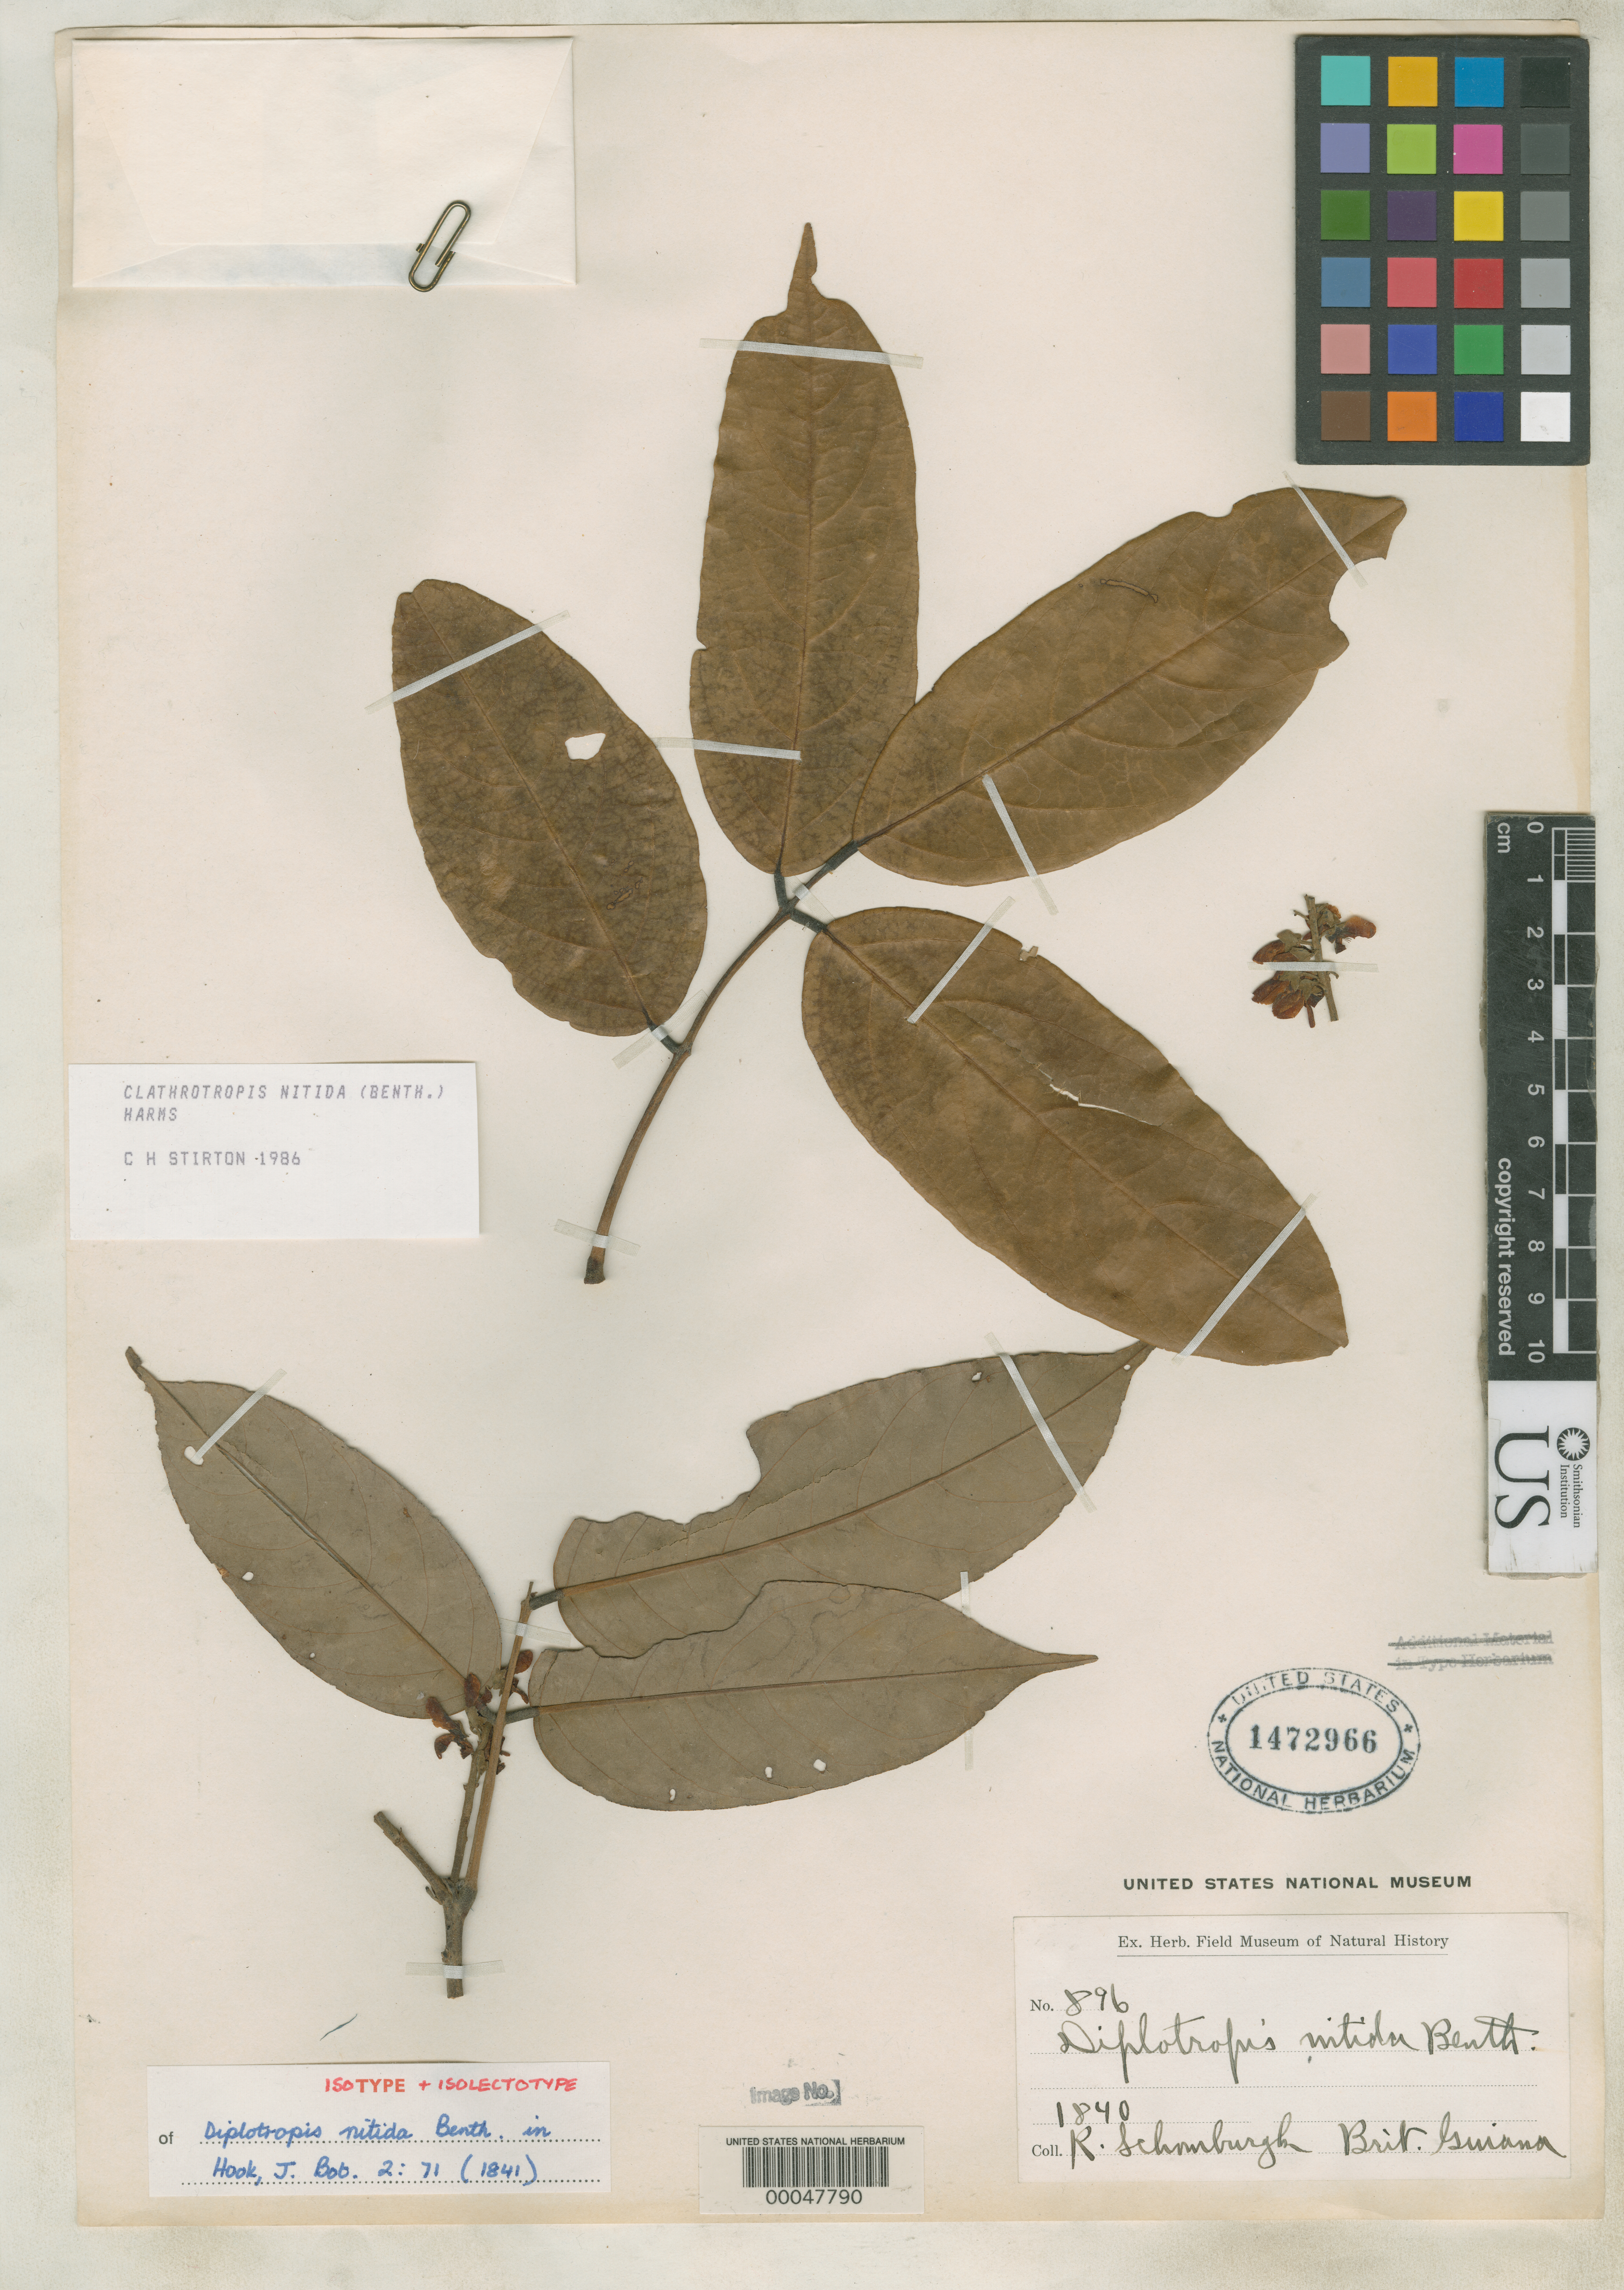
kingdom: Plantae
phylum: Tracheophyta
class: Magnoliopsida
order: Fabales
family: Fabaceae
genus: Diplotropis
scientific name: Diplotropis nitida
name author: Benth.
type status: Isotype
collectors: M. R. Schomburgk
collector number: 896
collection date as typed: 1840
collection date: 1840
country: Guyana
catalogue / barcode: US 1472966